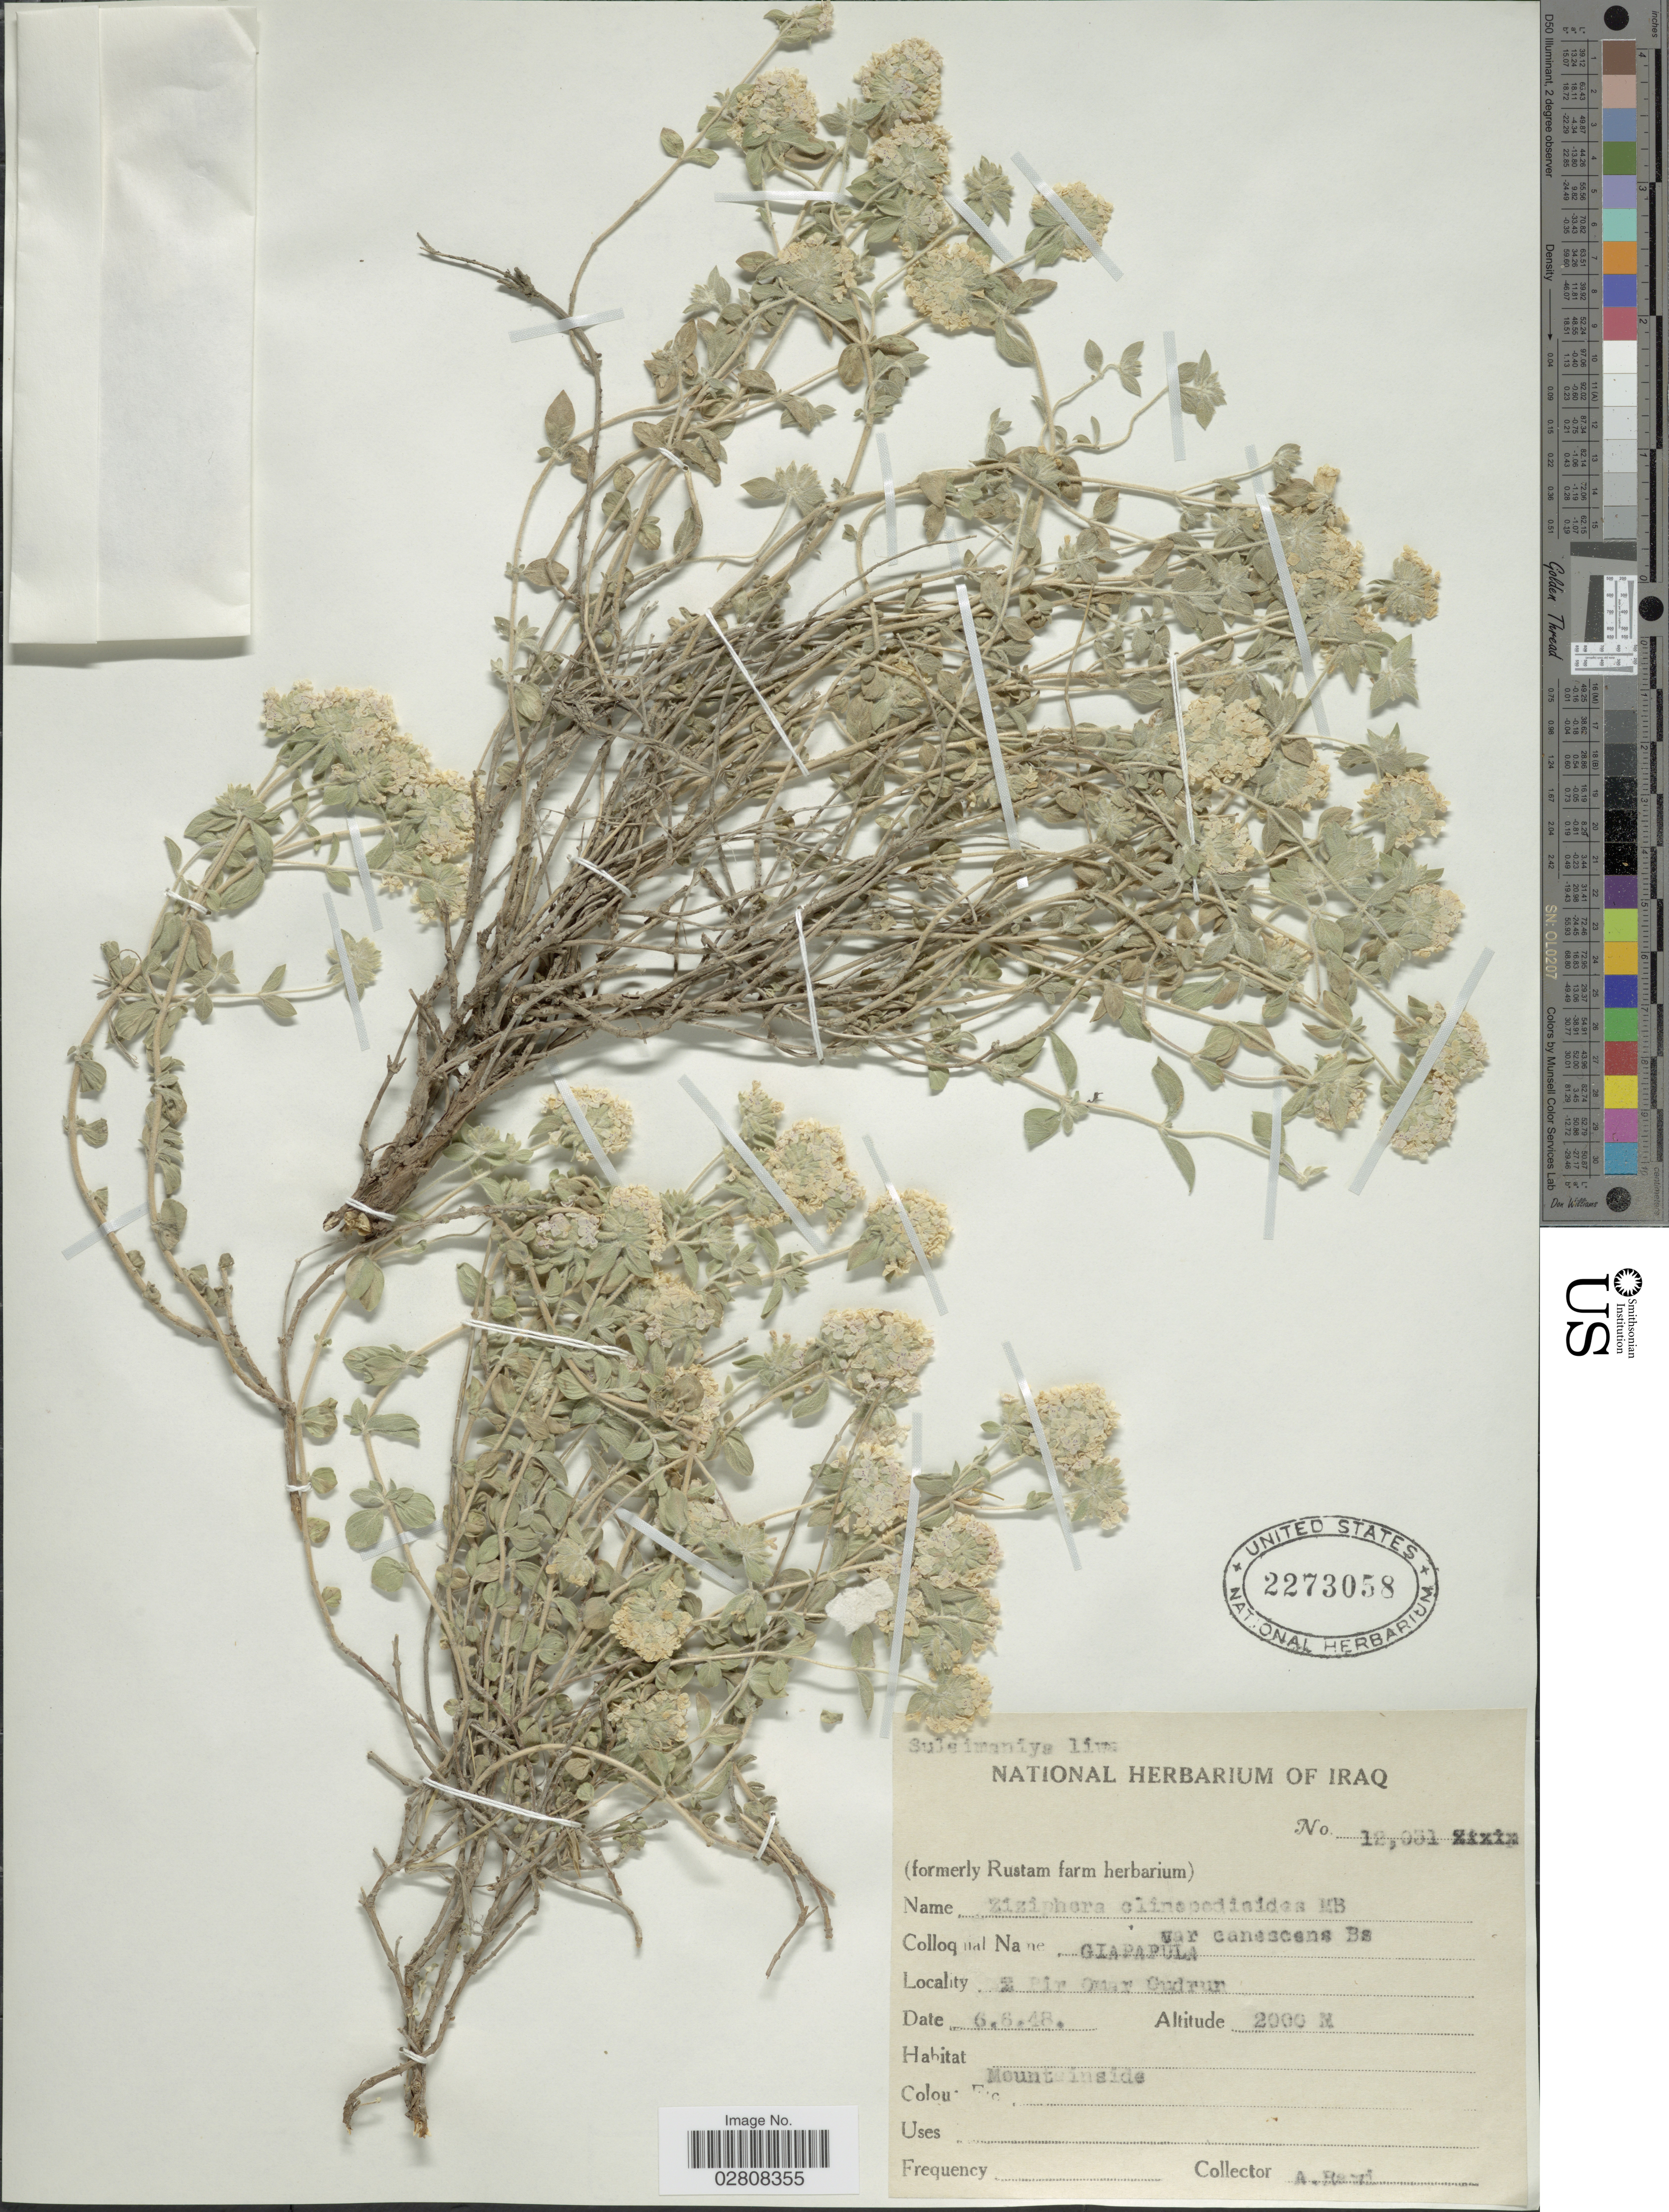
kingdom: Plantae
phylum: Tracheophyta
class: Magnoliopsida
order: Lamiales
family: Lamiaceae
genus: Ziziphora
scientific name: Ziziphora clinopodioides var. canescens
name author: Benth.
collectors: A. Rawi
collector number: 12051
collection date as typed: Transcribed d/m/y: 6/6/48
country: Iraq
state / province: As Sulaymānīyah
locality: Suleimaniya liwa. Pir Omar Gudrun.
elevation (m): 2000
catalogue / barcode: US 2273058